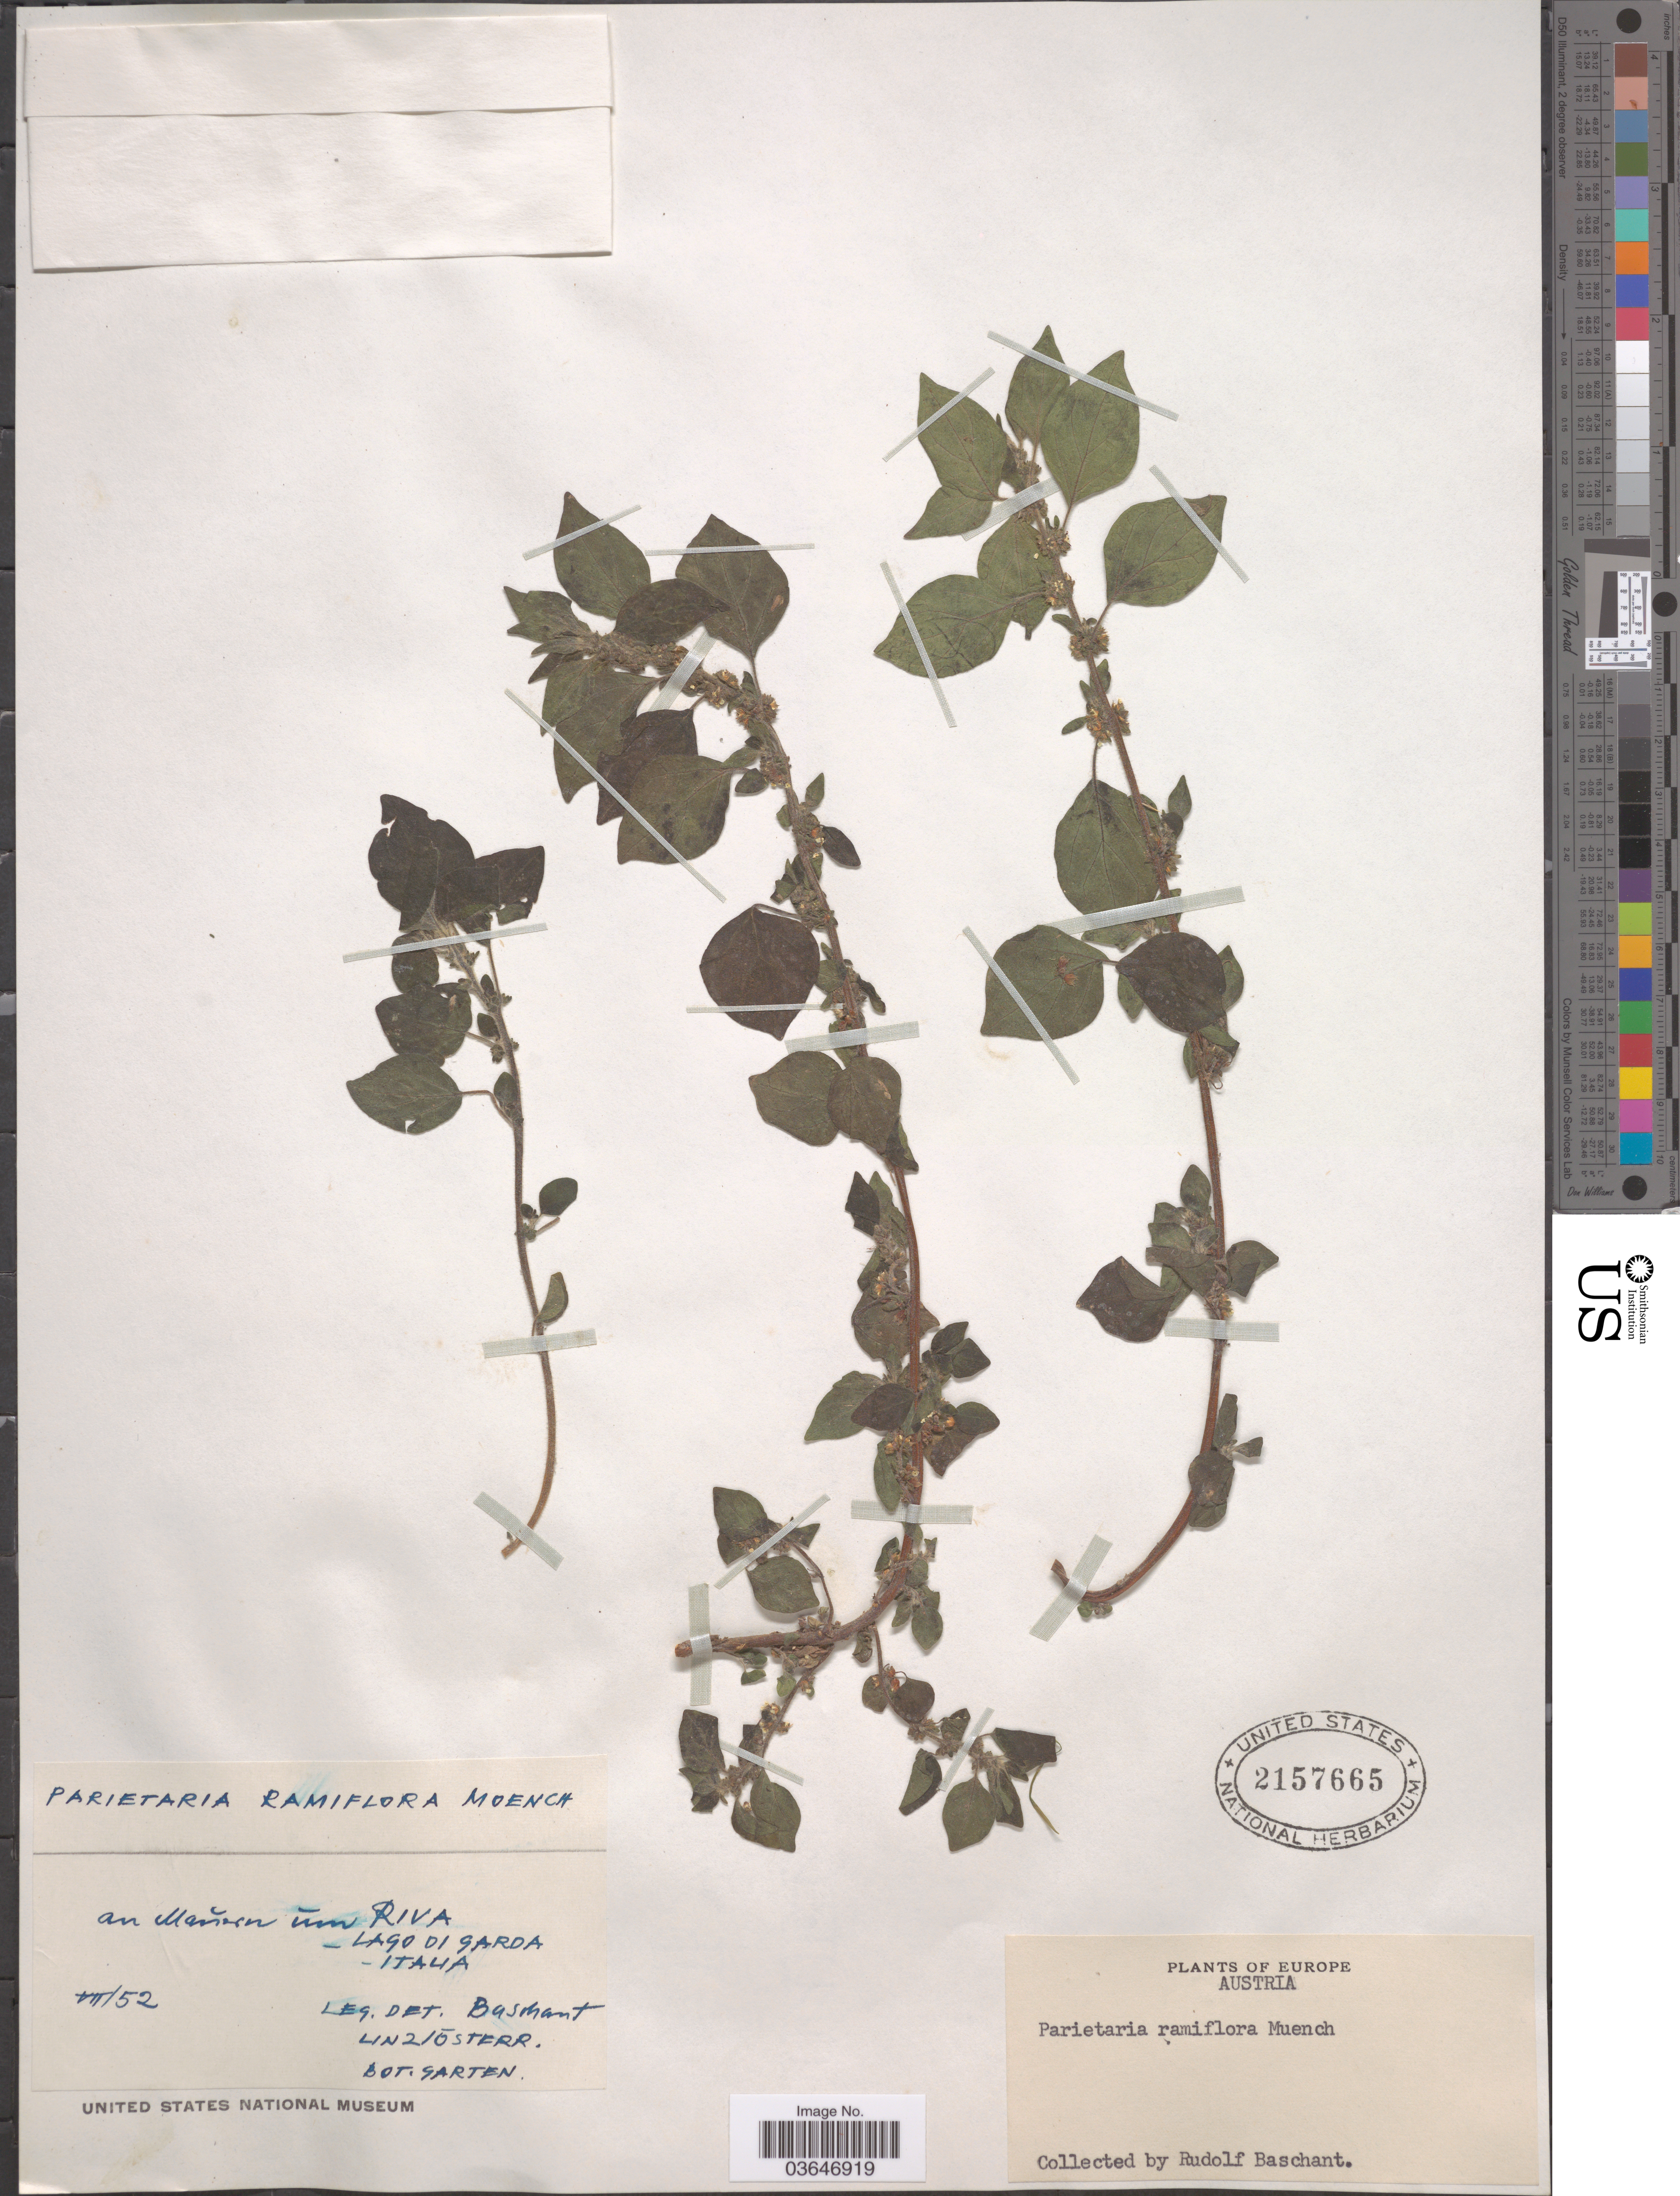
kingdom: Plantae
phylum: Tracheophyta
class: Magnoliopsida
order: Rosales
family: Urticaceae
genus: Parietaria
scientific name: Parietaria ramiflora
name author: Moench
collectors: R. Baschant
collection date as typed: Transcribed d/m/y: /7/52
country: Italy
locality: An Mañarn [interpreted] ūm Riva. Lago di Garda. Italia. Austria.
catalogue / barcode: US 2157665